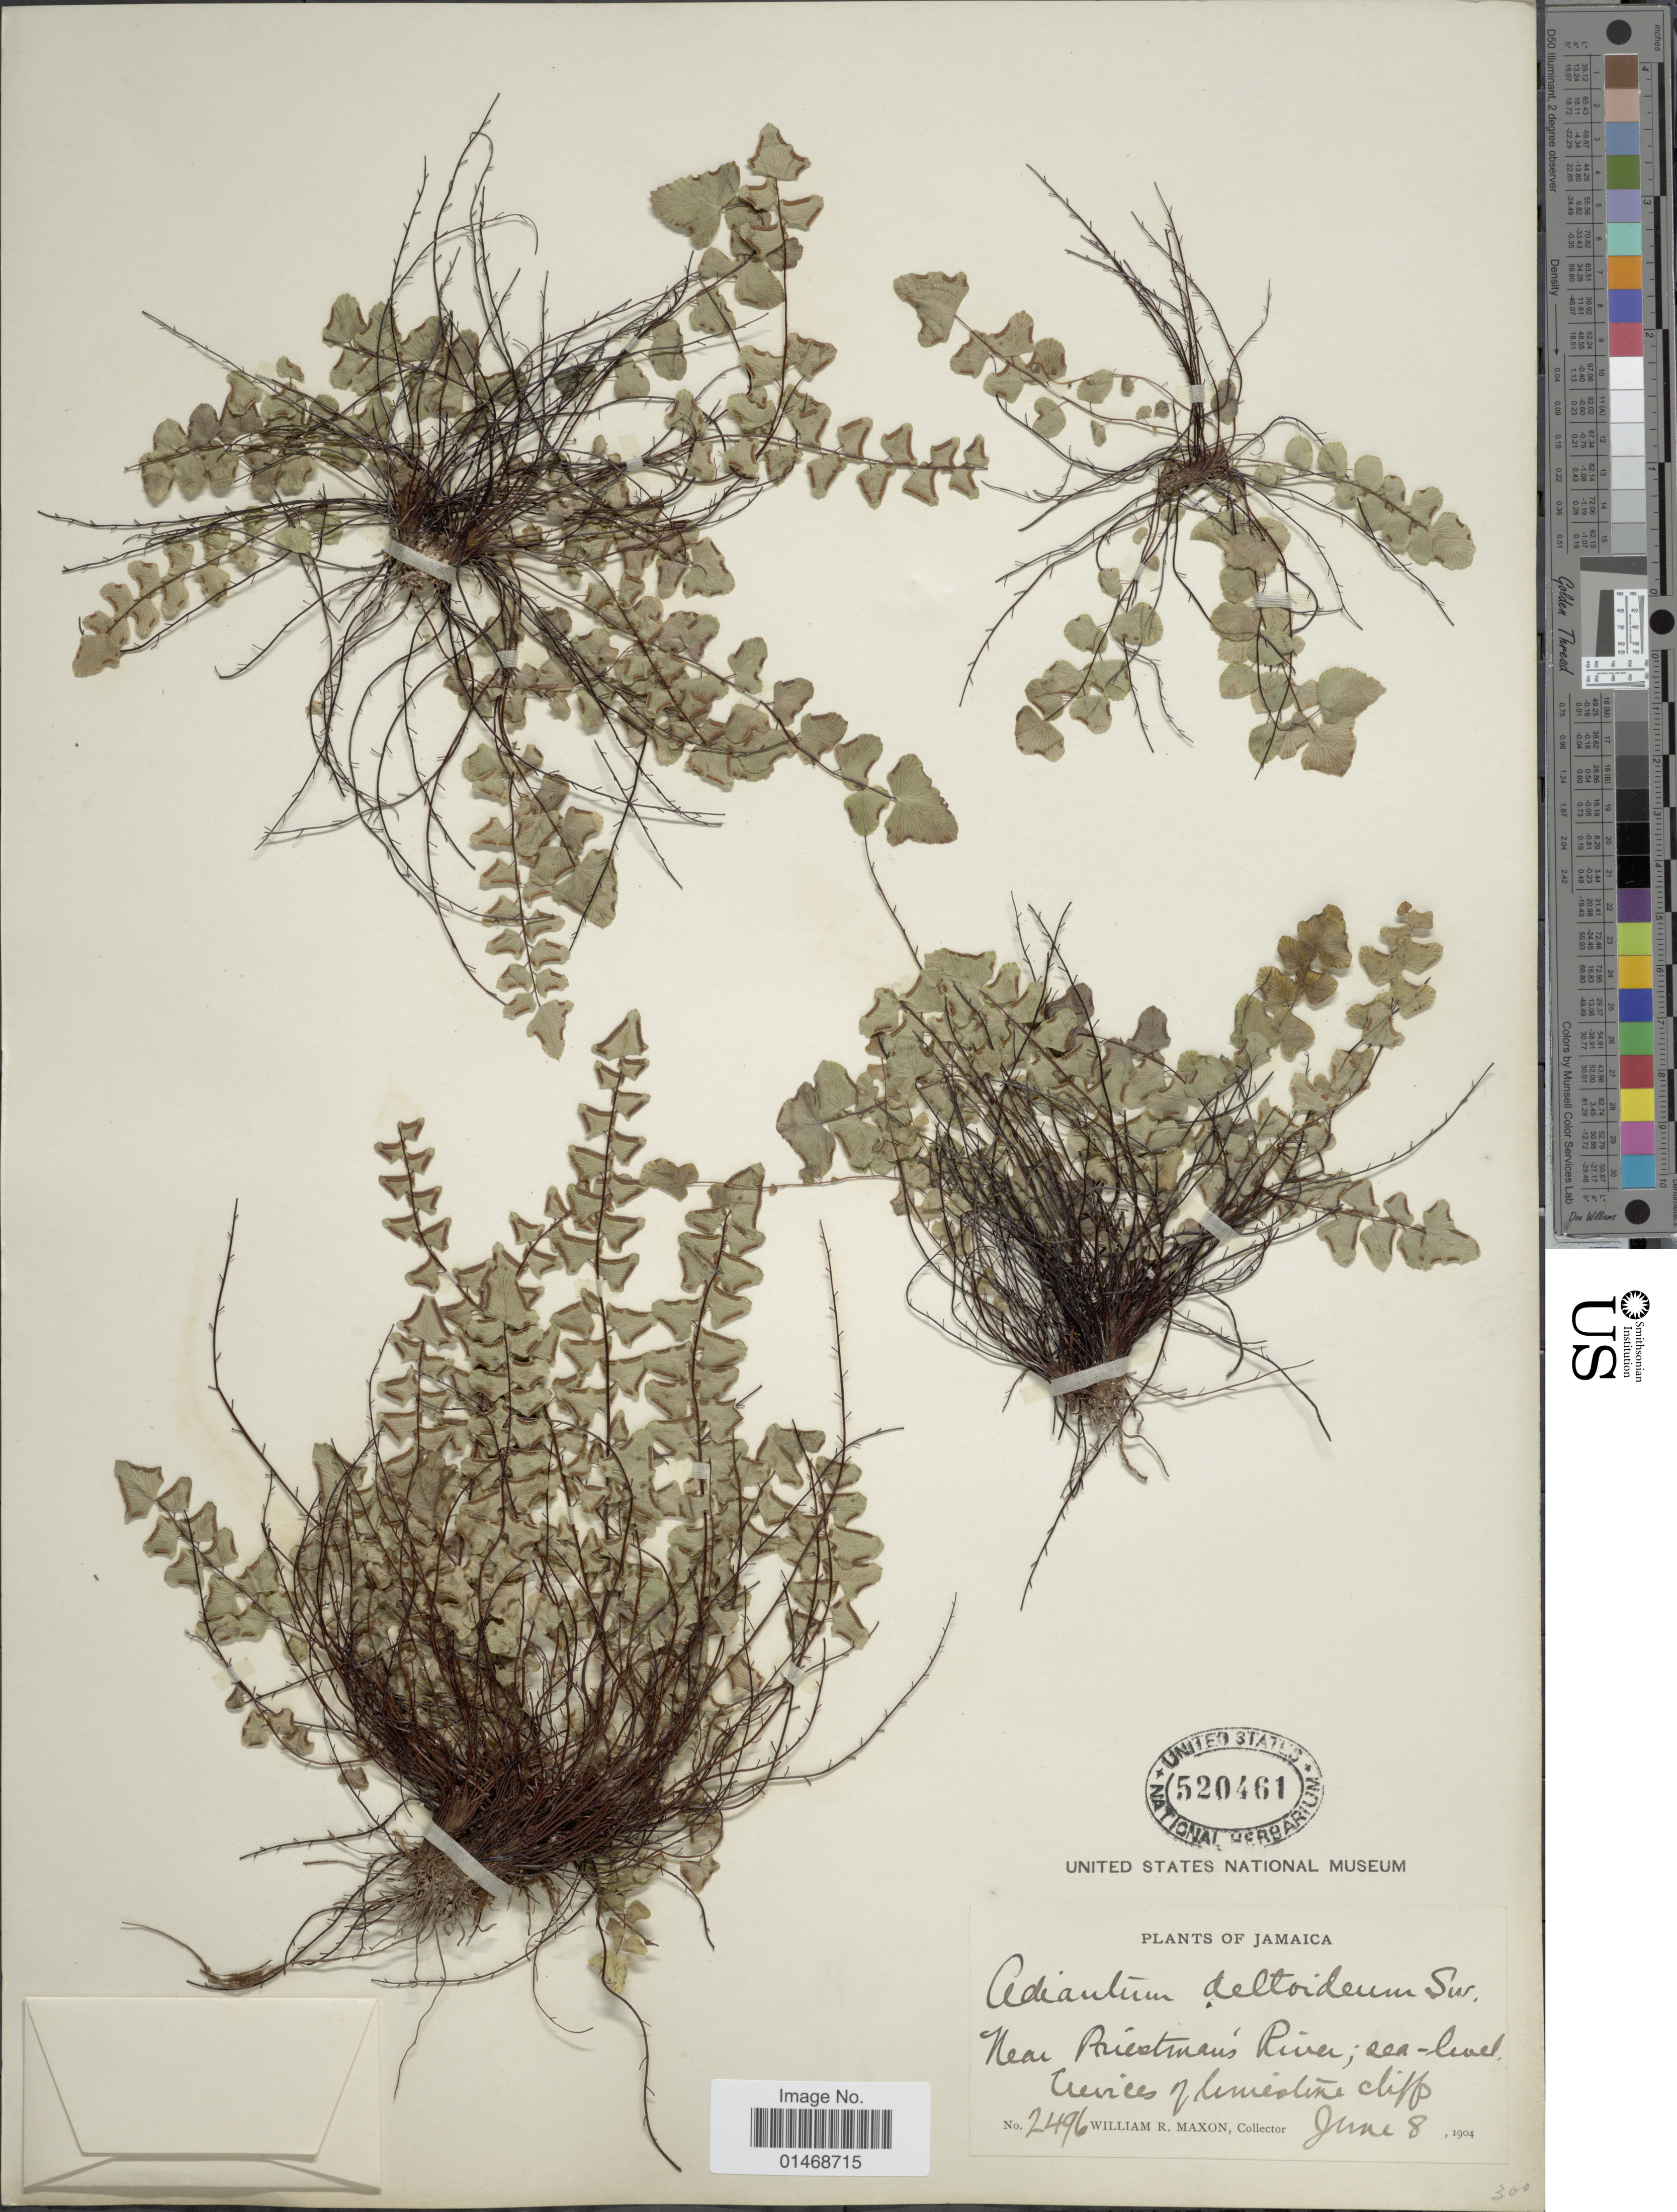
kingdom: Plantae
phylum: Tracheophyta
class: Polypodiopsida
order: Polypodiales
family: Pteridaceae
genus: Adiantum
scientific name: Adiantum deltoideum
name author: Sw.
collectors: W. R. Maxon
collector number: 2496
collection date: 1904-06-08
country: Jamaica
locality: Near Priestmans River; Cevices of limestone cilffs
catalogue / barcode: US 520461